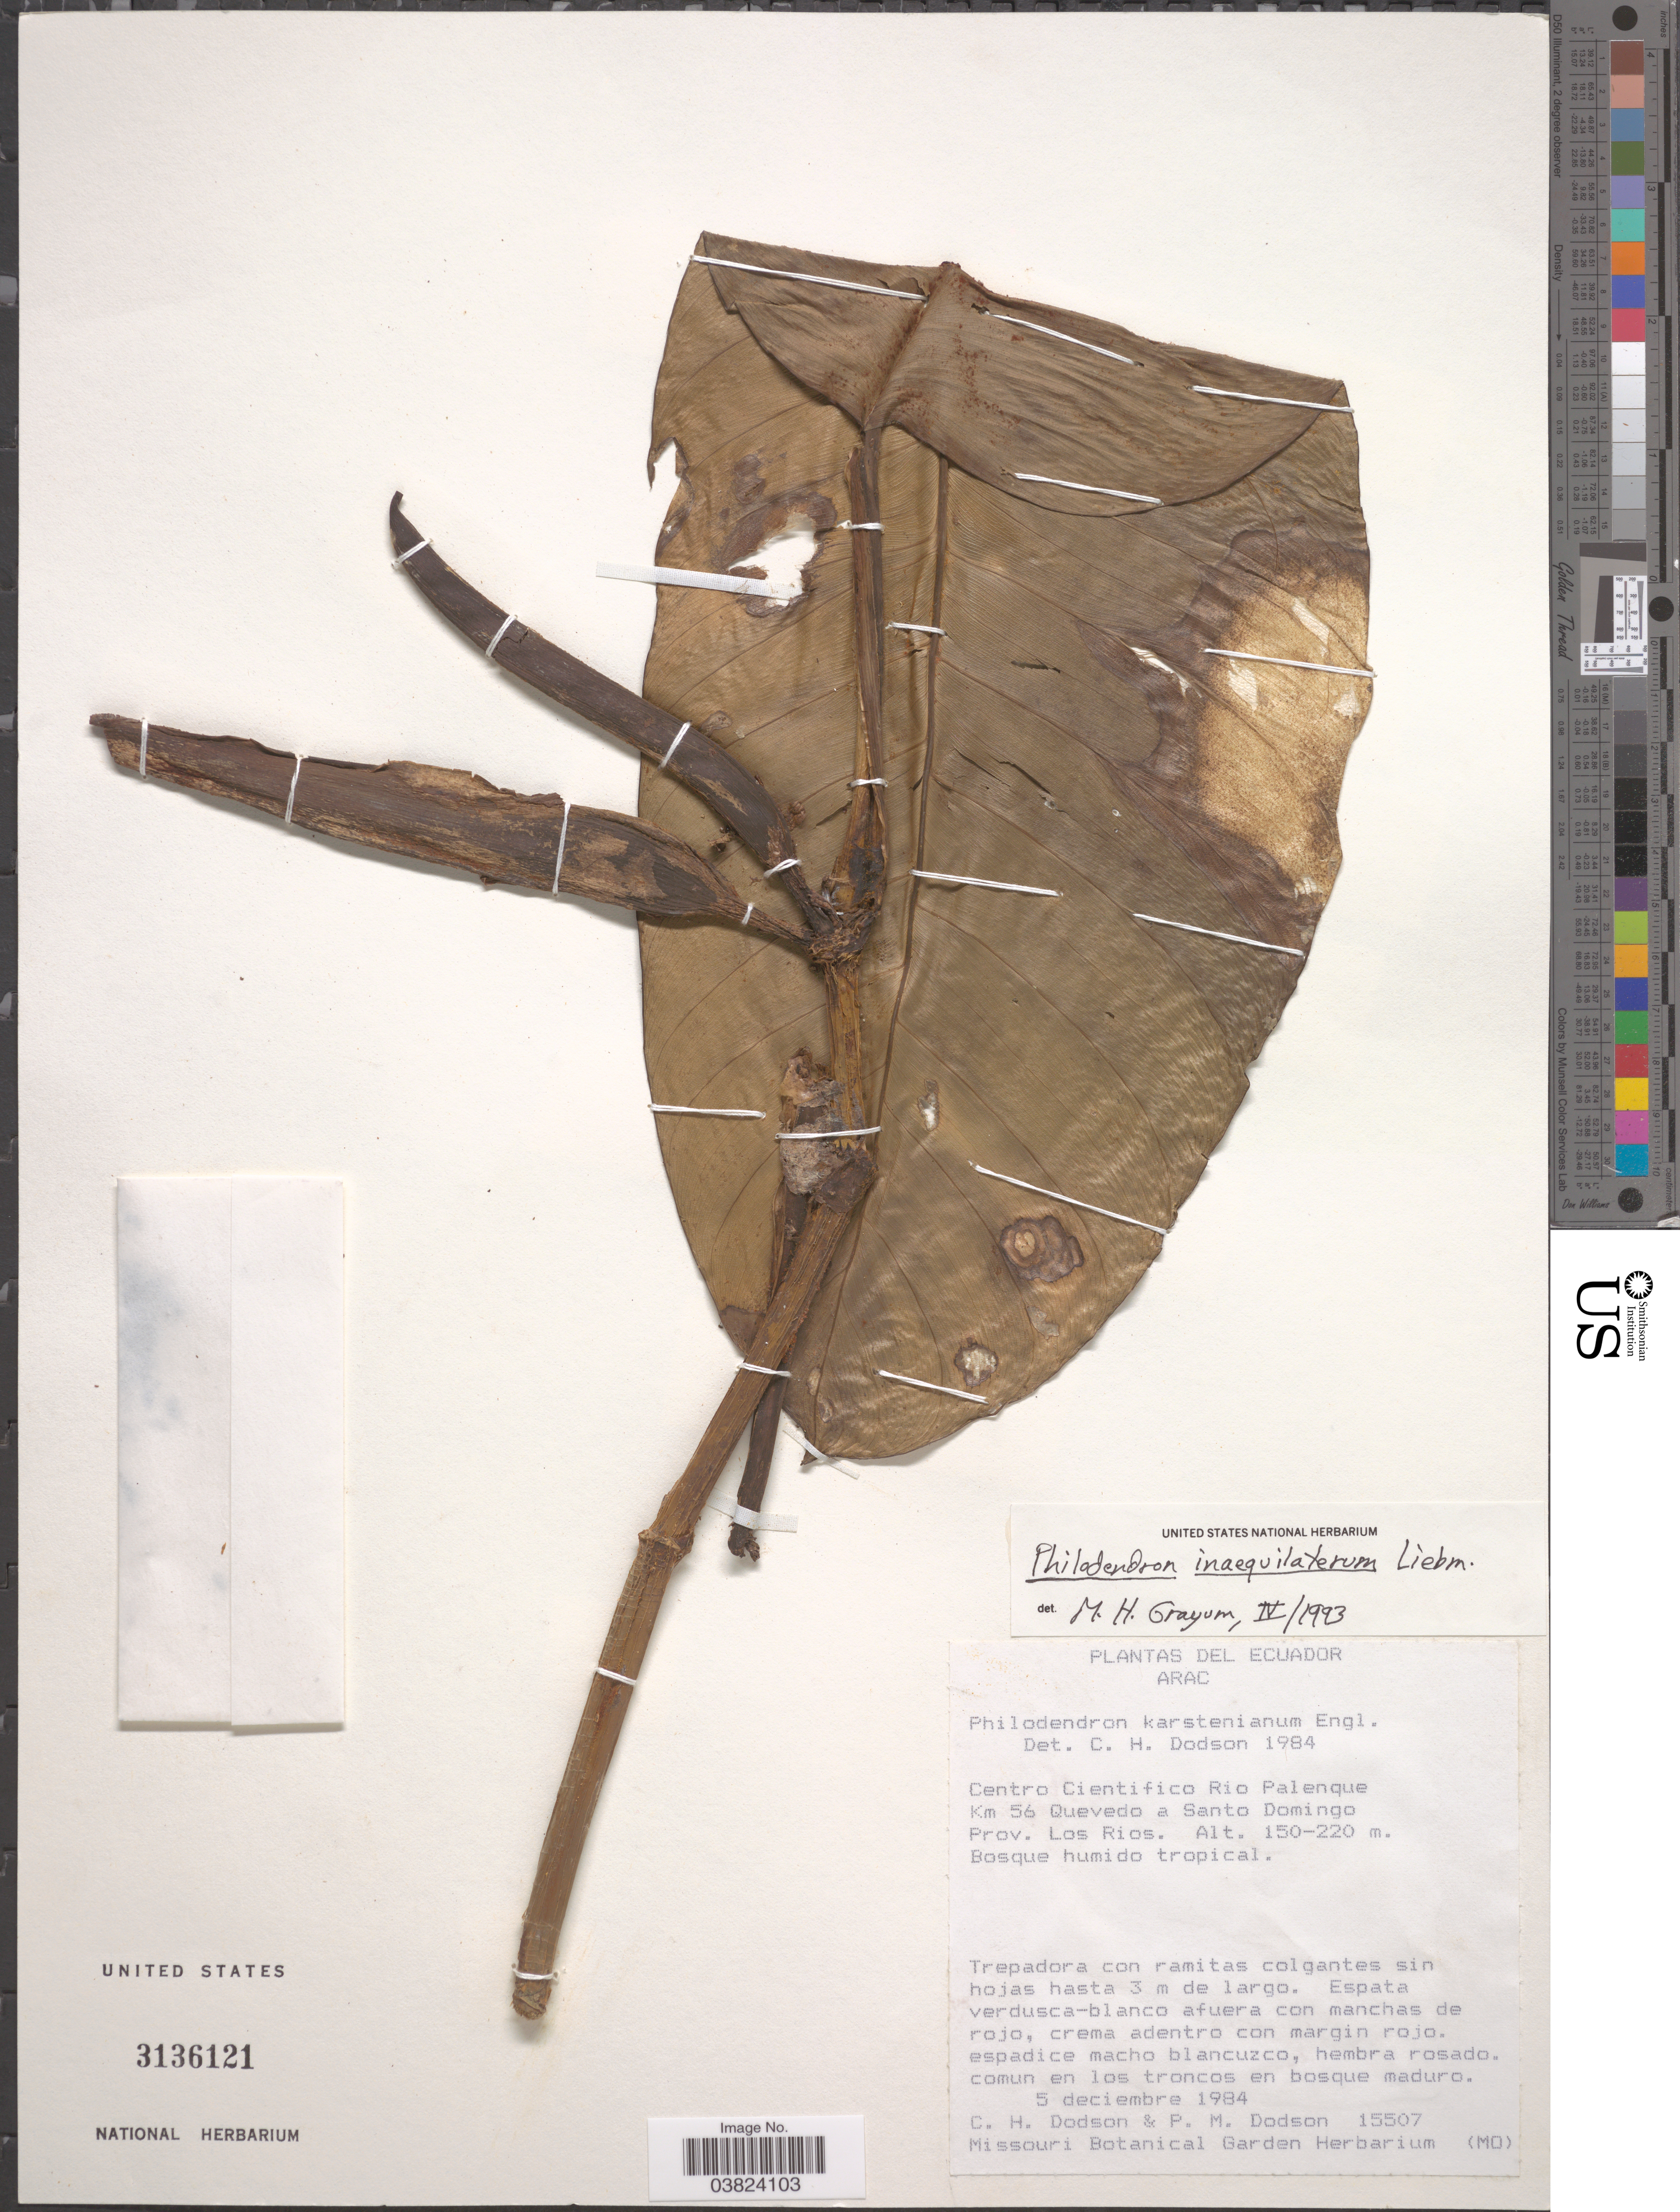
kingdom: Plantae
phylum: Tracheophyta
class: Liliopsida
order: Alismatales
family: Araceae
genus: Philodendron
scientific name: Philodendron inaequilaterum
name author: Liebm.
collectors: C. H. Dodson & P. M. Dodson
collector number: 15507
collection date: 1984-12-05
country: Ecuador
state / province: Los Ríos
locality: Centro Cientifico Rio Palenque. Km 56 Quevedo a Santo Domingo.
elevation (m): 150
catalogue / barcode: US 3136121